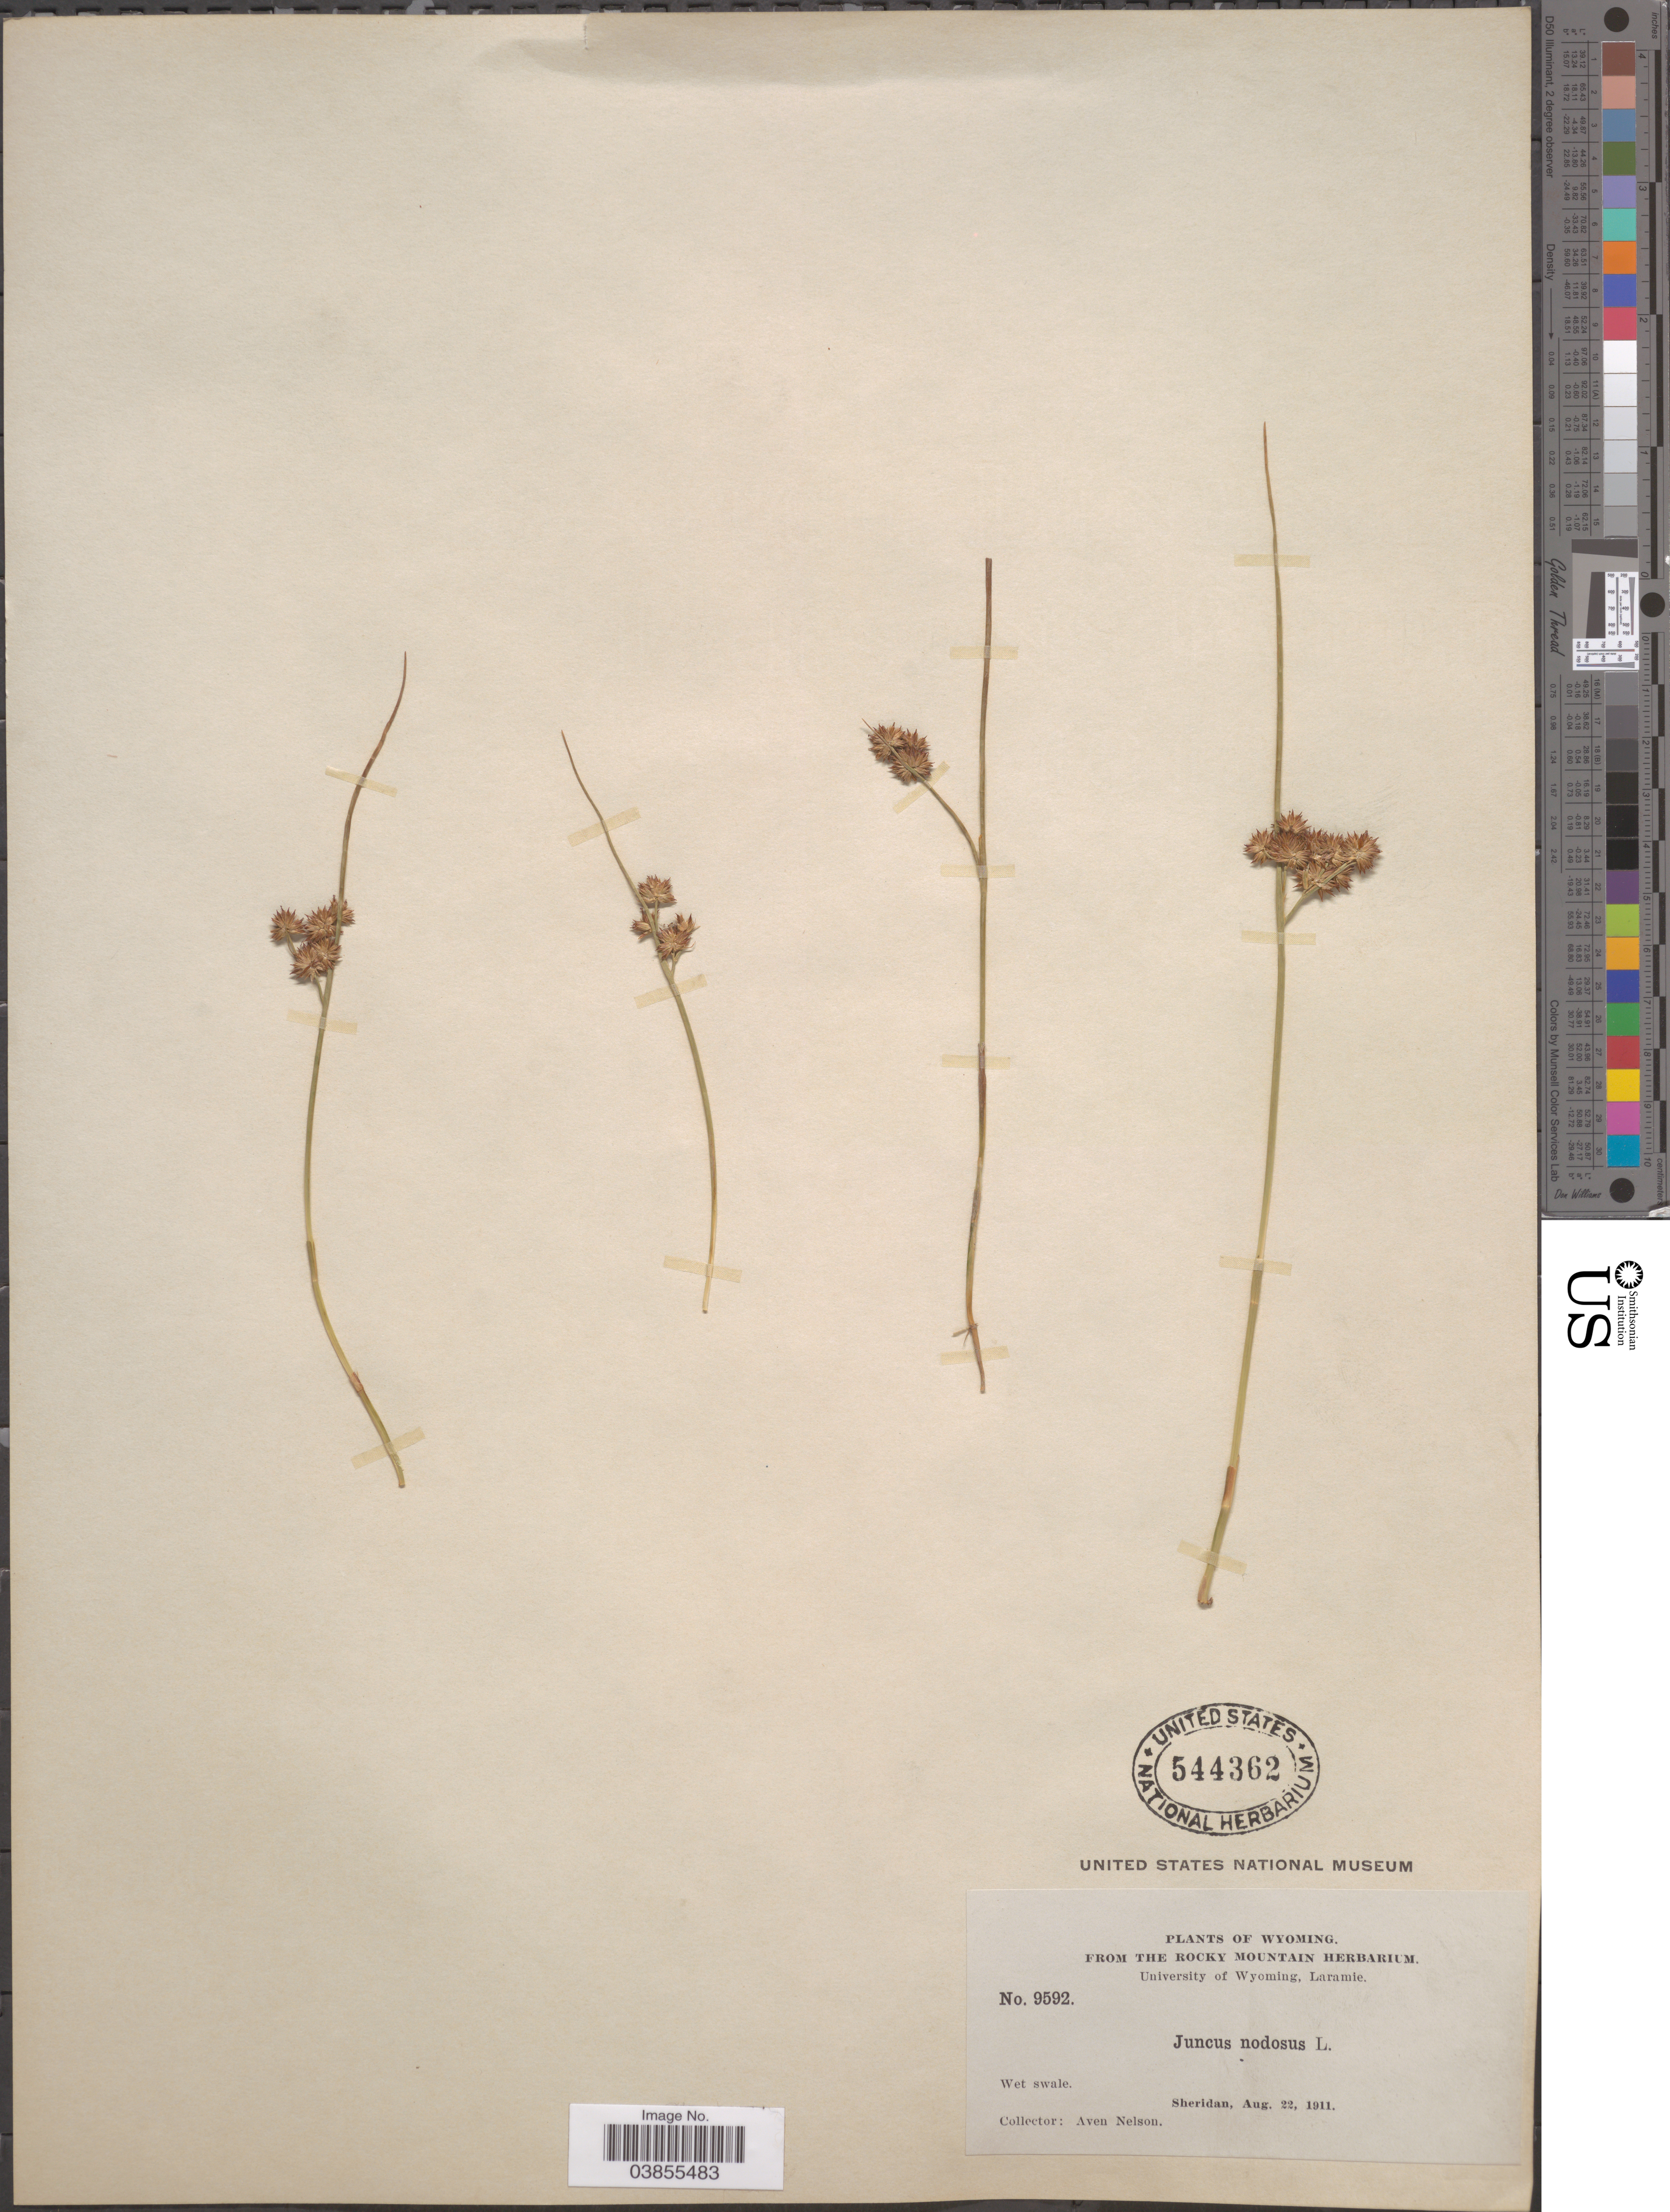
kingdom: Plantae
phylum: Tracheophyta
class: Liliopsida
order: Poales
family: Juncaceae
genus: Juncus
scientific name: Juncus nodosus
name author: L.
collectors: A. Nelson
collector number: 9592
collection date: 1911-08-22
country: United States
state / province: Wyoming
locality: Sheridan.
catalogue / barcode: US 544362